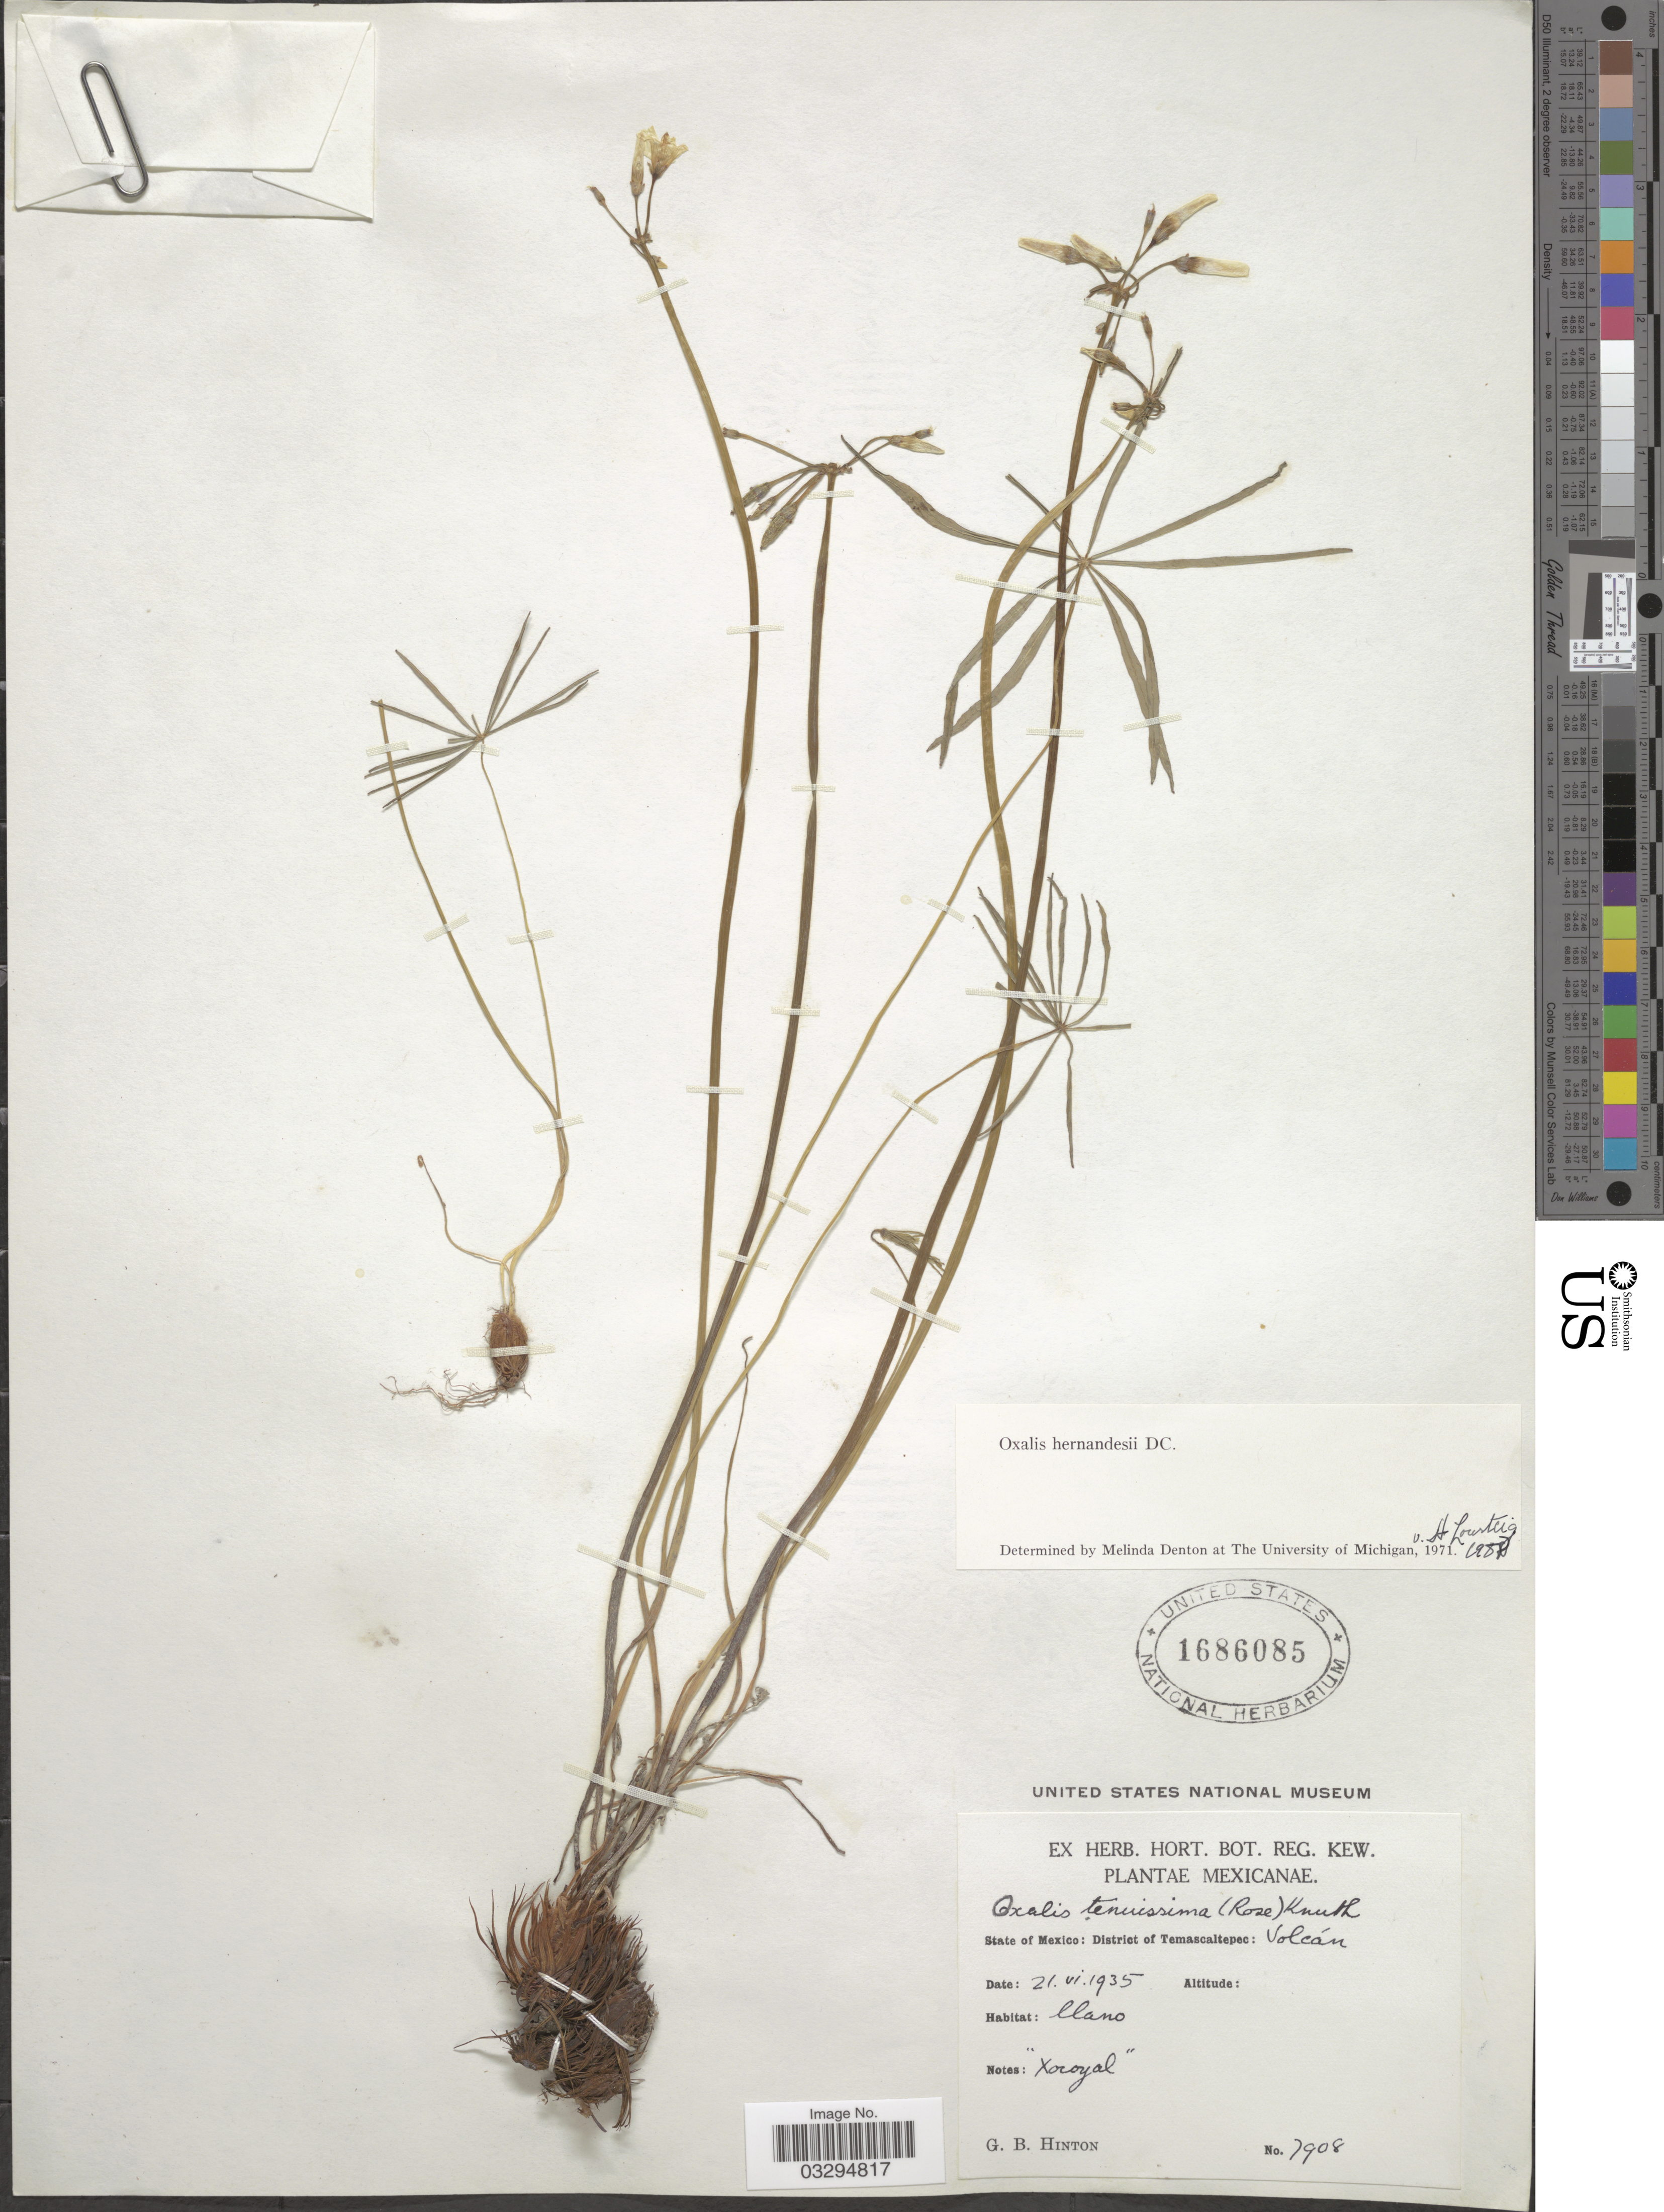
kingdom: Plantae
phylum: Tracheophyta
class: Magnoliopsida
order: Oxalidales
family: Oxalidaceae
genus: Oxalis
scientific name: Oxalis hernandezii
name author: Moc. & Sessé ex DC.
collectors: G. B. Hinton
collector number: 7908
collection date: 1935-06-21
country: Mexico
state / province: México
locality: District of Temascaltepec: Volcán.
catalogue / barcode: US 1686085